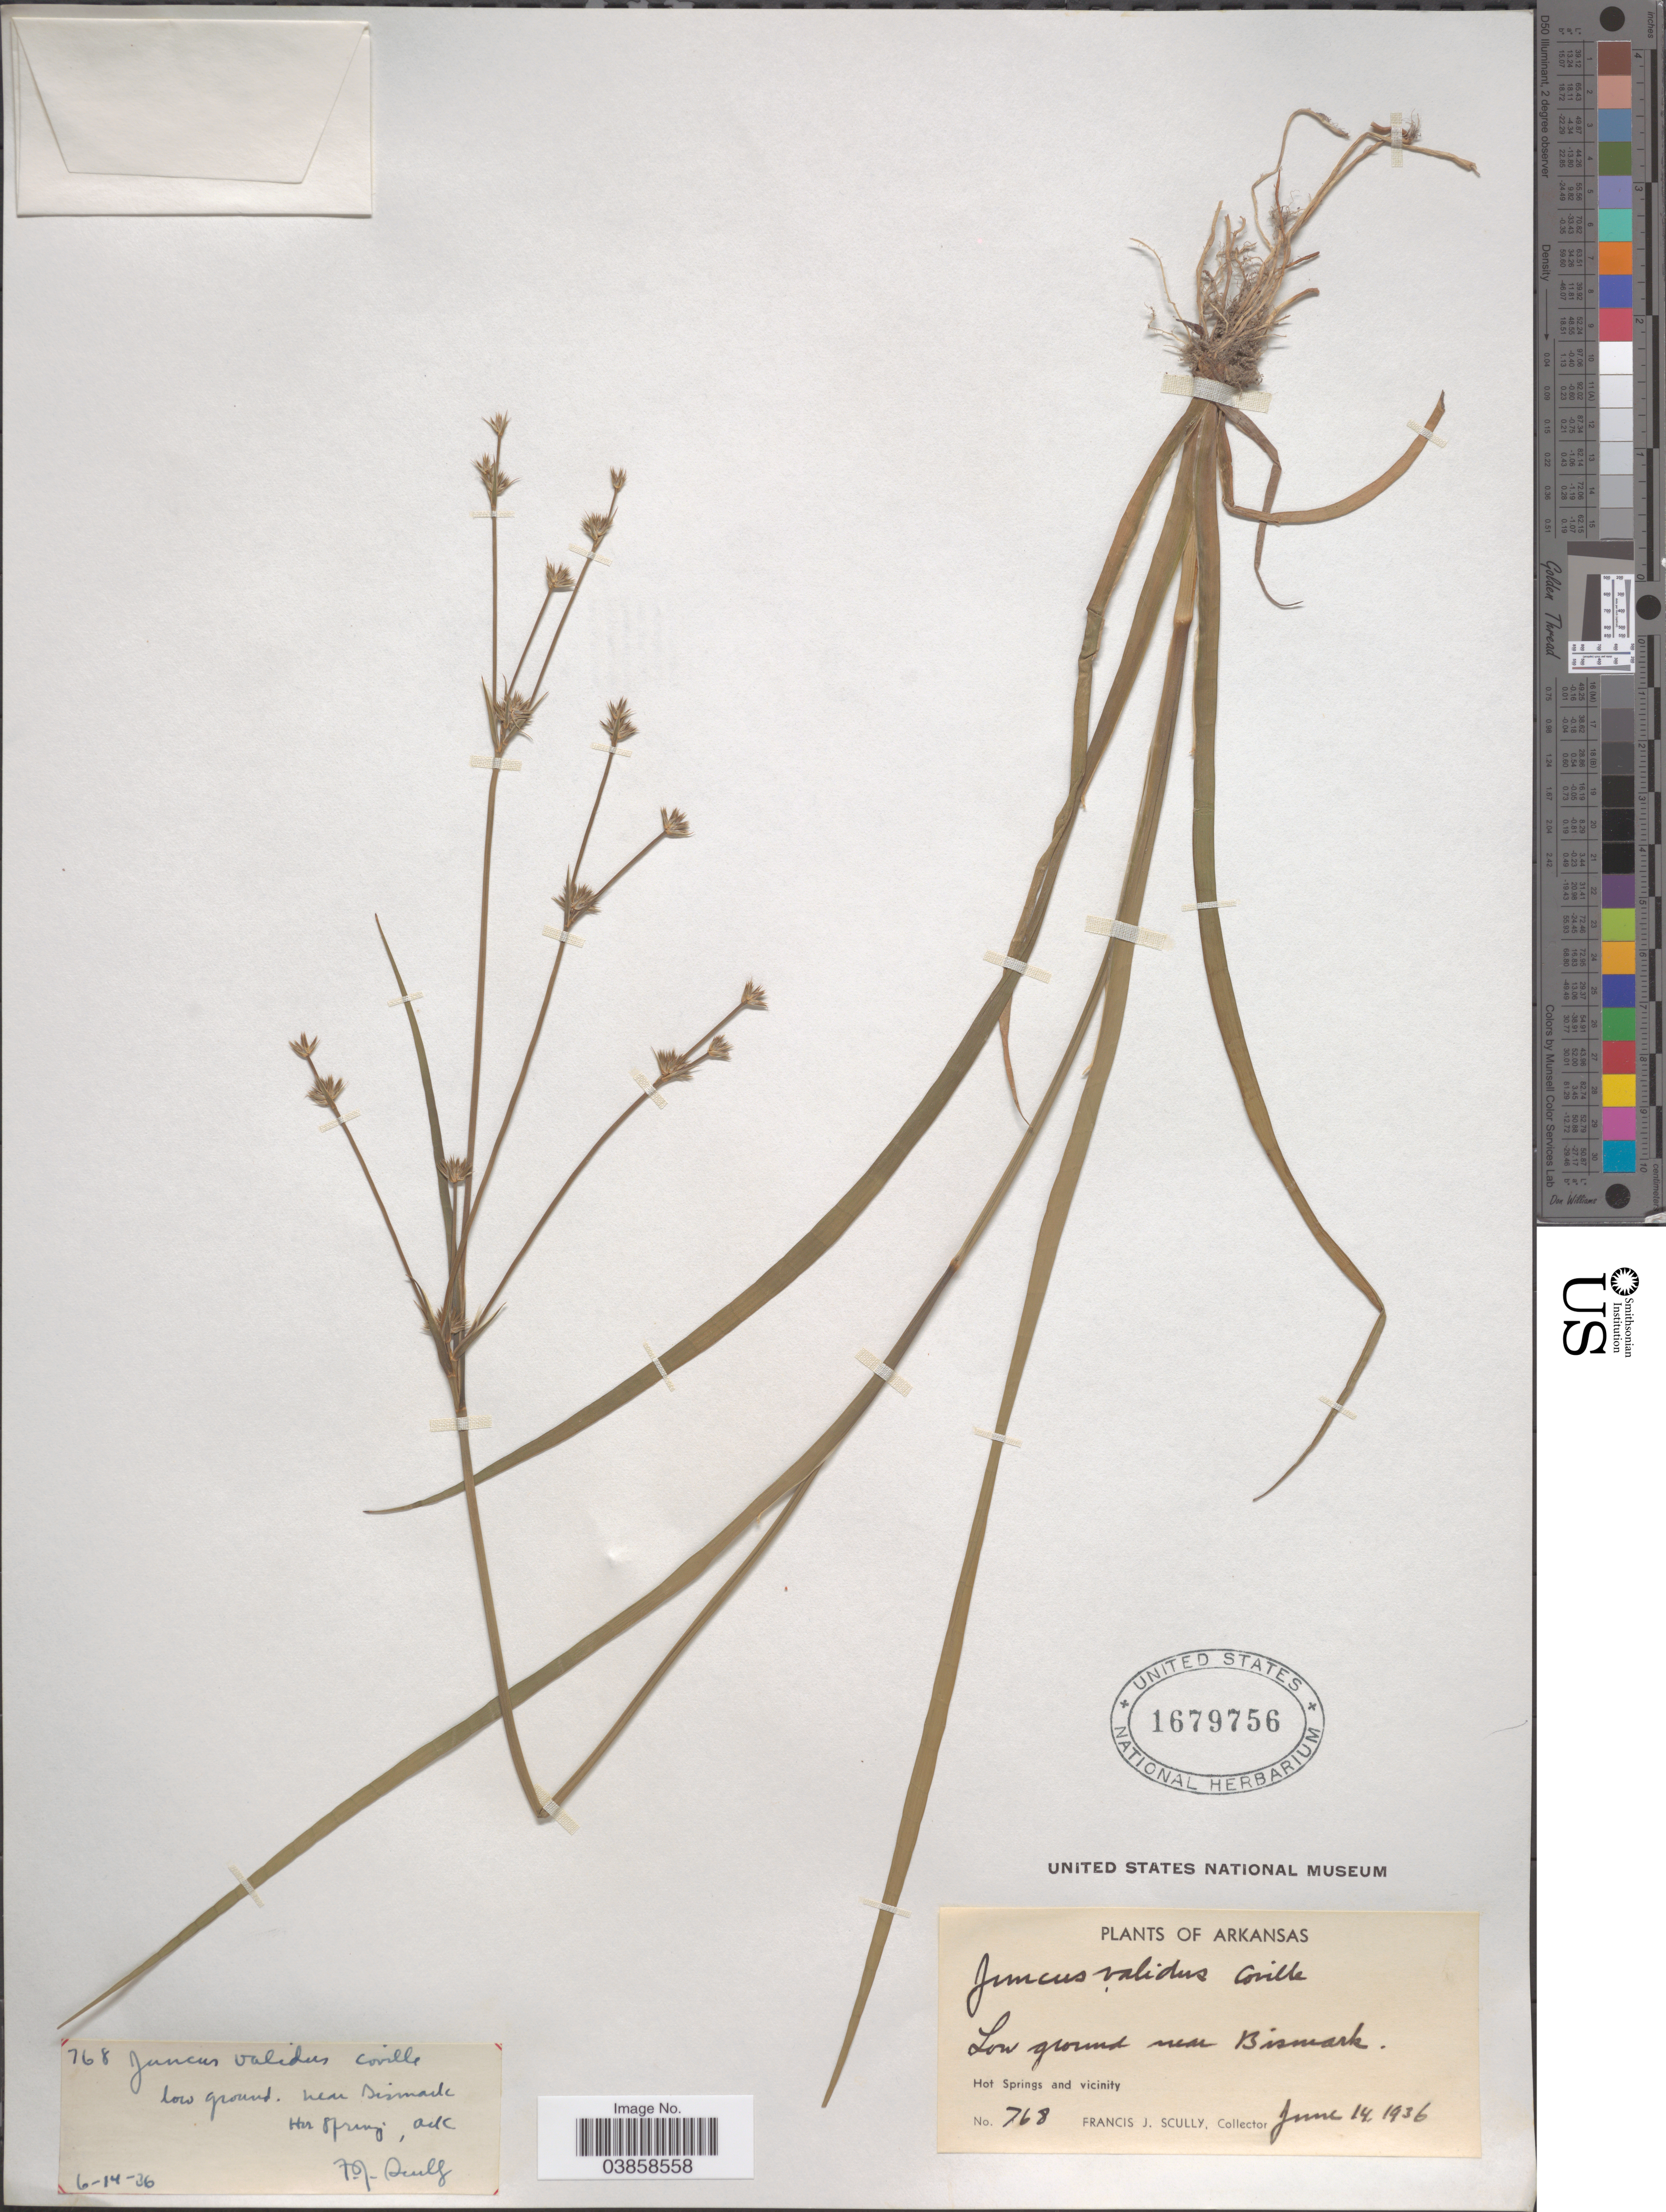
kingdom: Plantae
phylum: Tracheophyta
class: Liliopsida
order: Poales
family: Juncaceae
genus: Juncus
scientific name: Juncus validus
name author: Coville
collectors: F. J. Scully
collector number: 768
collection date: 1936-06-14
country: United States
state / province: Arkansas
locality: Low ground near Bismark. Hot Springs and vicinity.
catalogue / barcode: US 1679756